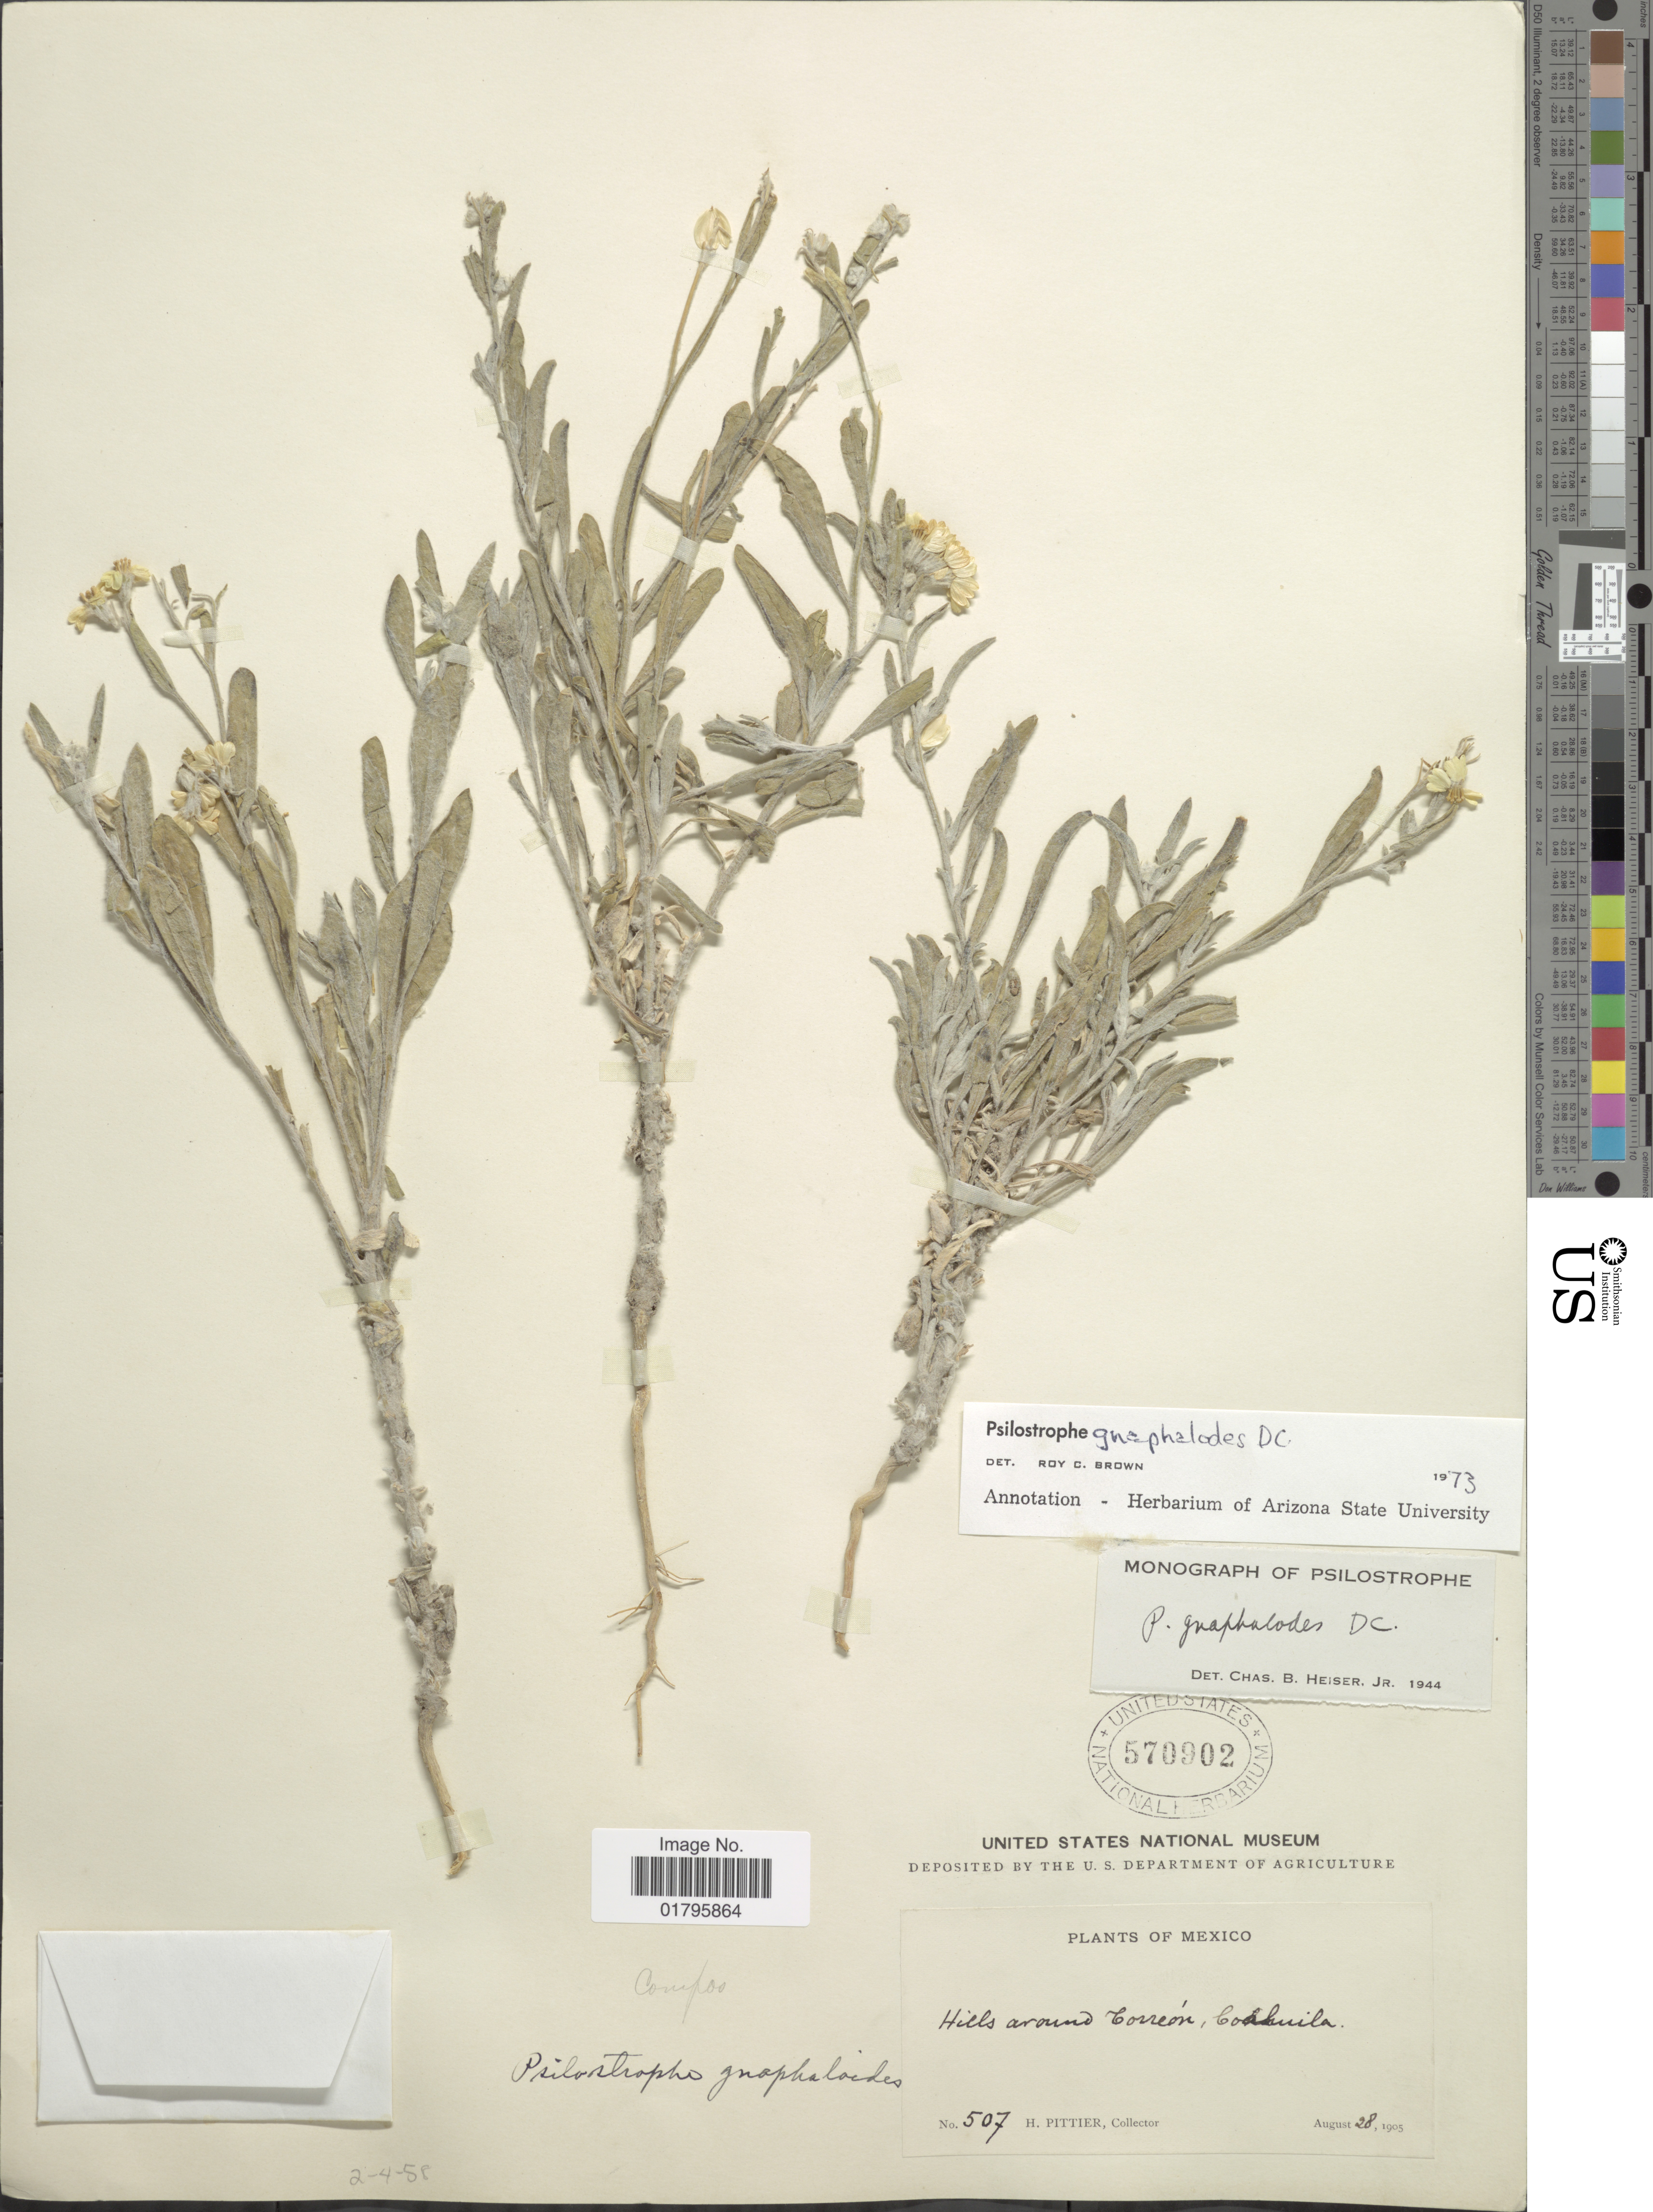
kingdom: Plantae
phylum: Tracheophyta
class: Magnoliopsida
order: Asterales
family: Asteraceae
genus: Psilostrophe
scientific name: Psilostrophe gnaphaloides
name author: DC.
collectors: H. F. Pittier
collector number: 507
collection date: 1905-08-28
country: Mexico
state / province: Coahuila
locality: Mexico. Hills around Torreon, Coahuila.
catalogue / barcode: US 570902